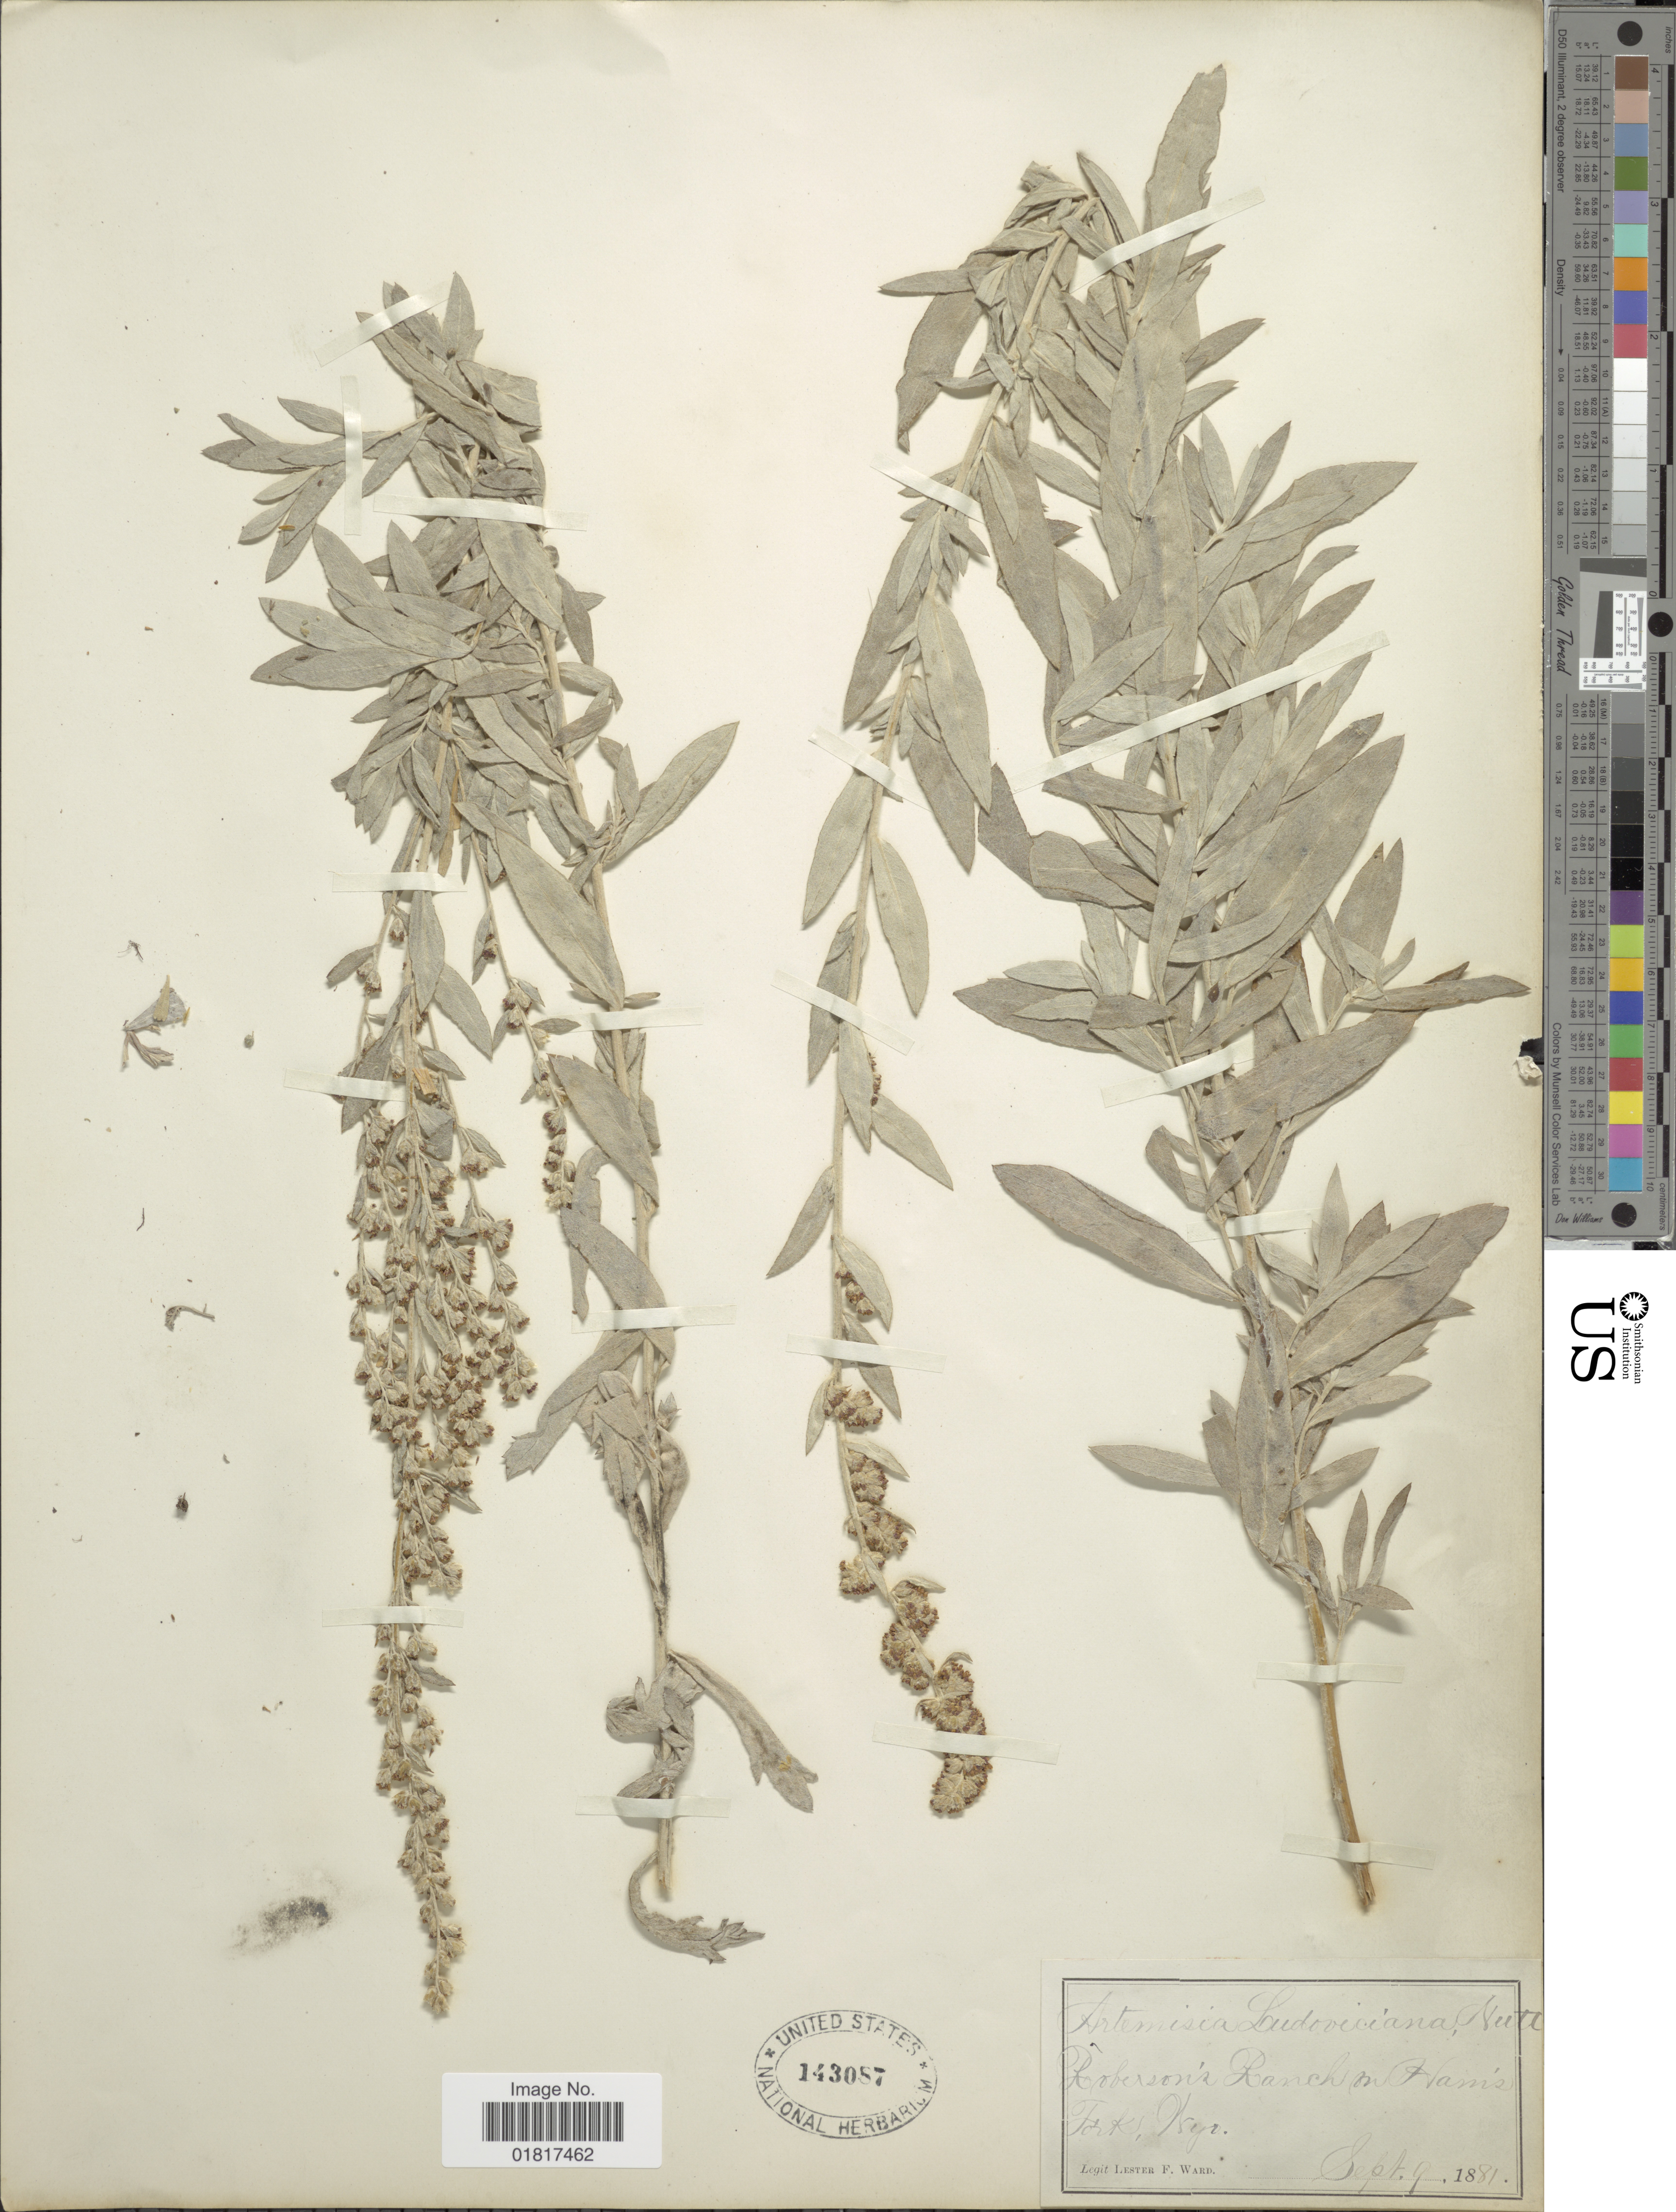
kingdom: Plantae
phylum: Tracheophyta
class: Magnoliopsida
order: Asterales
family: Asteraceae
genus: Artemisia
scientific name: Artemisia sp.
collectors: L. F. Ward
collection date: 1881-09-09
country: United States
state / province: Wyoming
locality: Roberson's Ranch on Ham's Fork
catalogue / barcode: US 143087